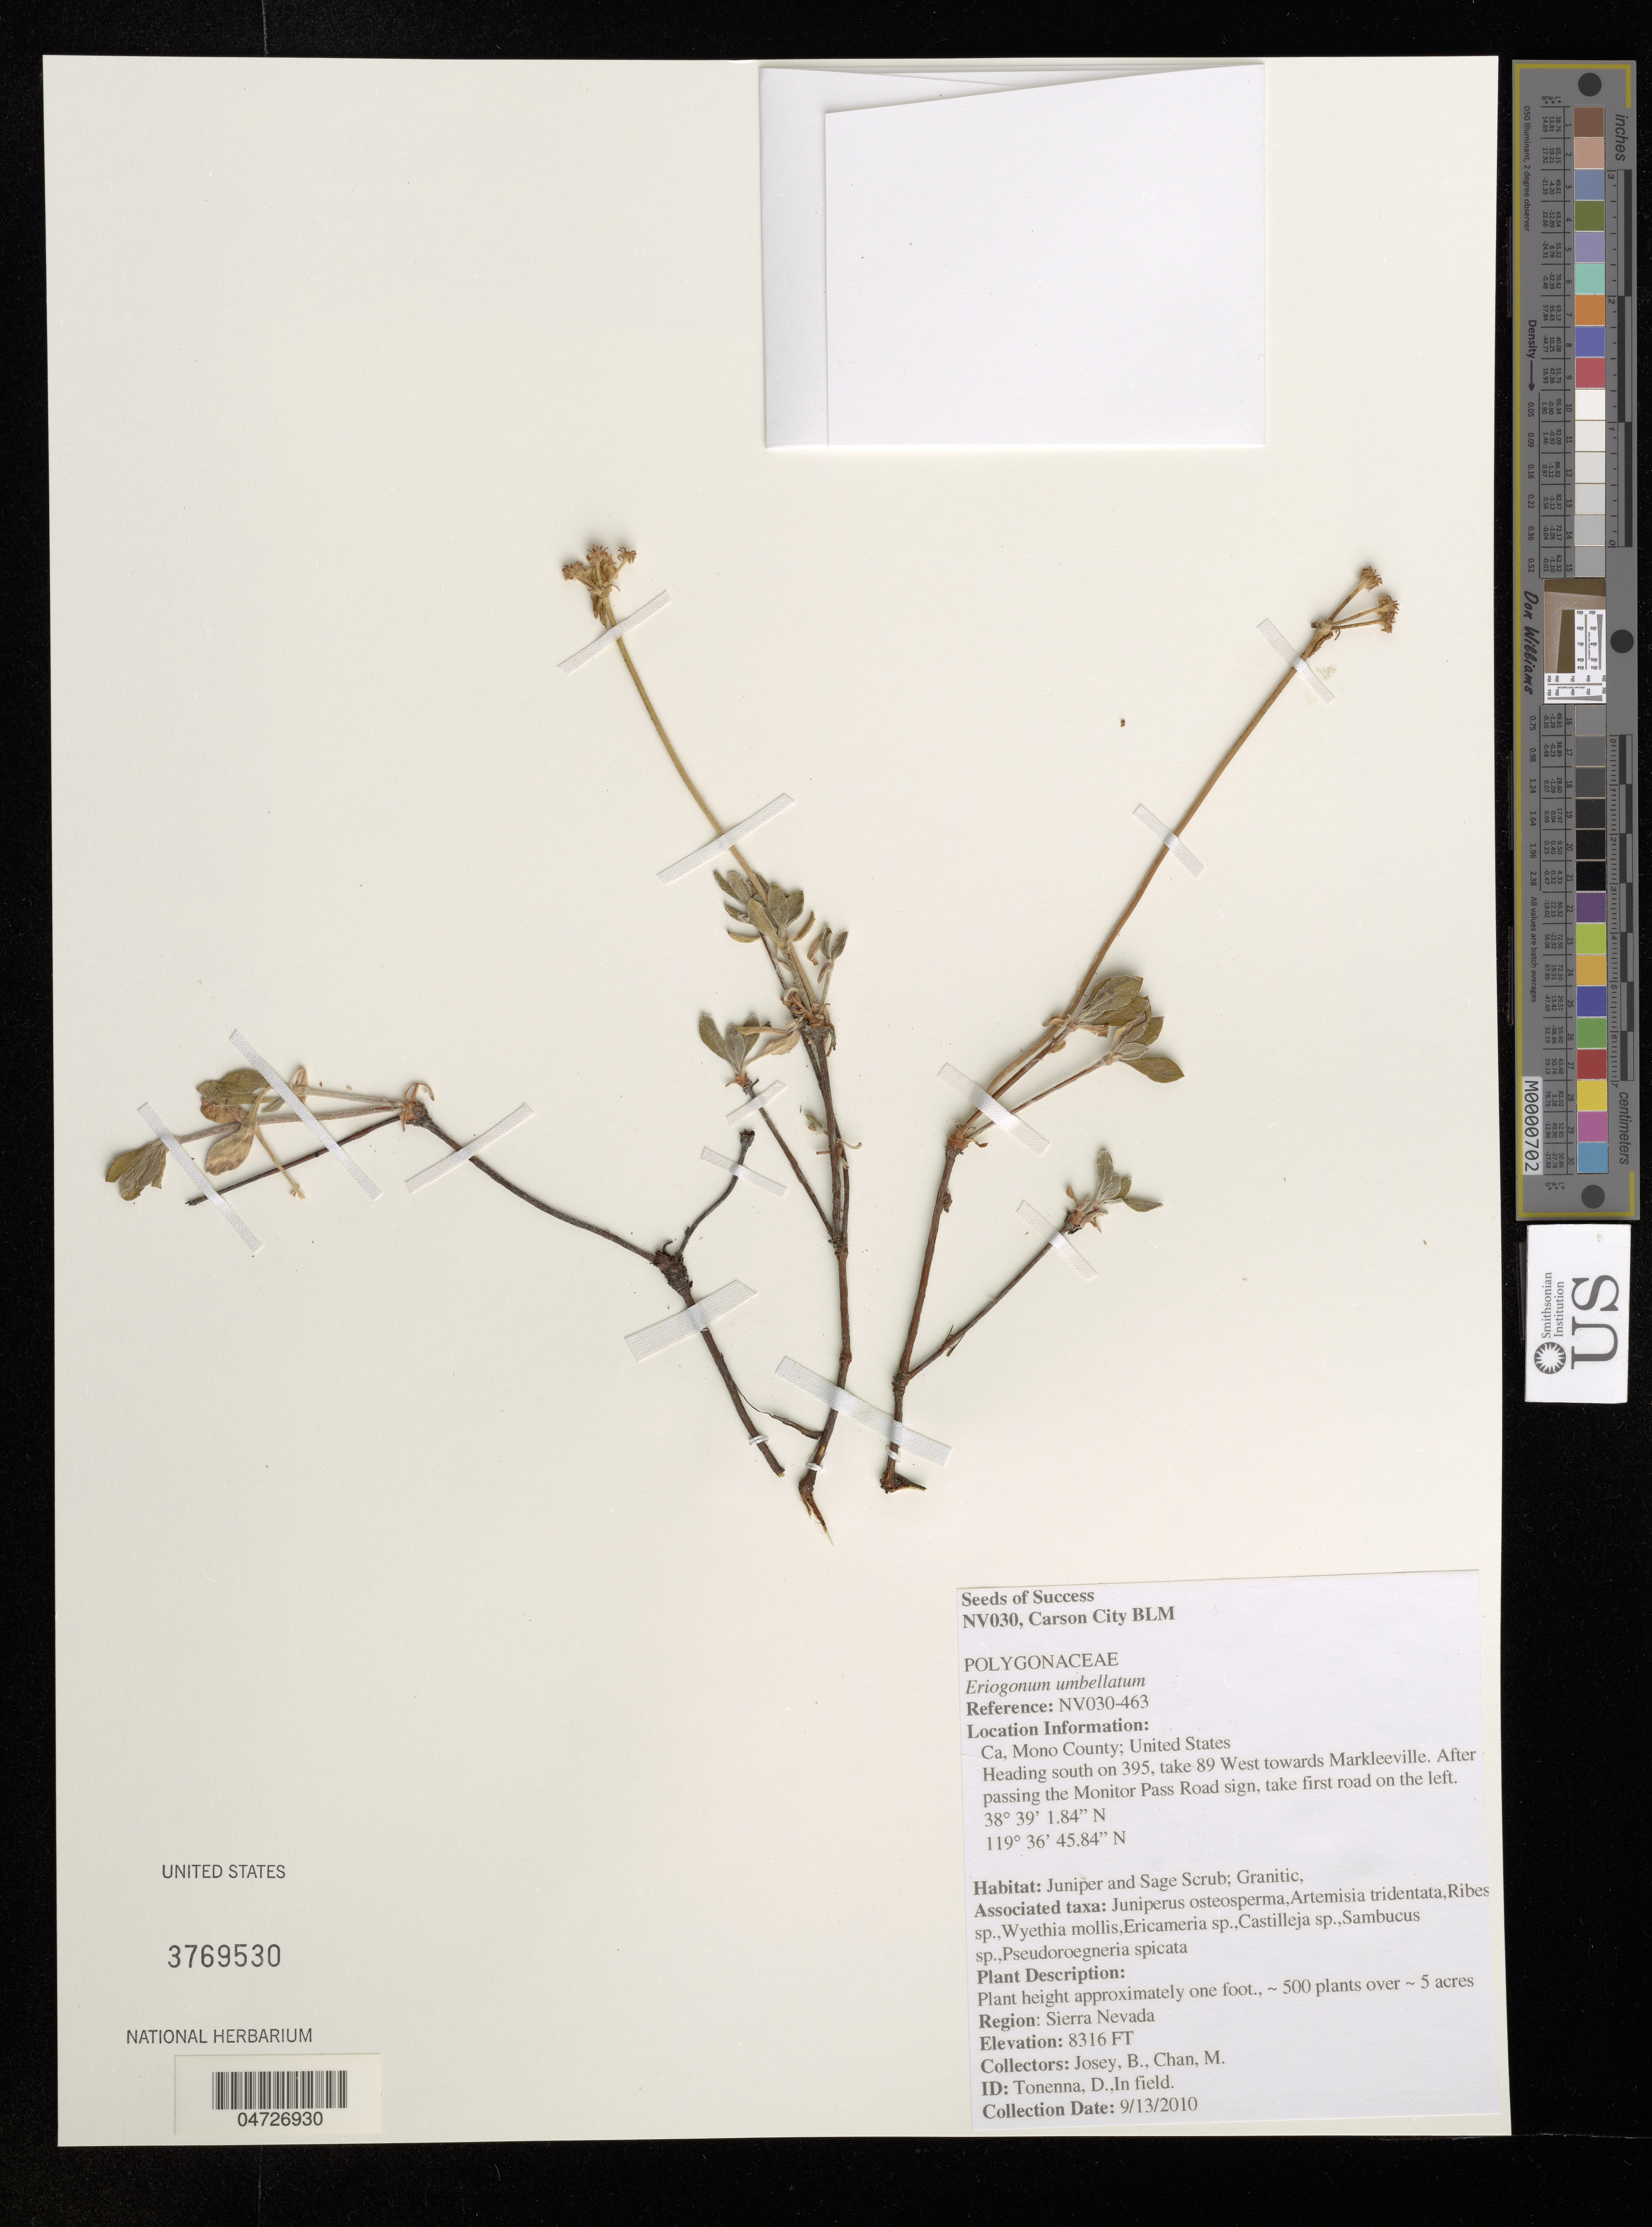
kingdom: Plantae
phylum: Tracheophyta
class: Magnoliopsida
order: Caryophyllales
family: Polygonaceae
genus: Eriogonum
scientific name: Eriogonum umbellatum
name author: Torr.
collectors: B. Josey & M. Chan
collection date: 2010-09-13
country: United States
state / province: California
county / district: Mono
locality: Mono County. Heading south on 395, take 89 West towards Markleeville. After passing the Monitor Pass Road sign, take first road on the left. Sierra Nevada.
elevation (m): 2535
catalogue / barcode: US 3769530